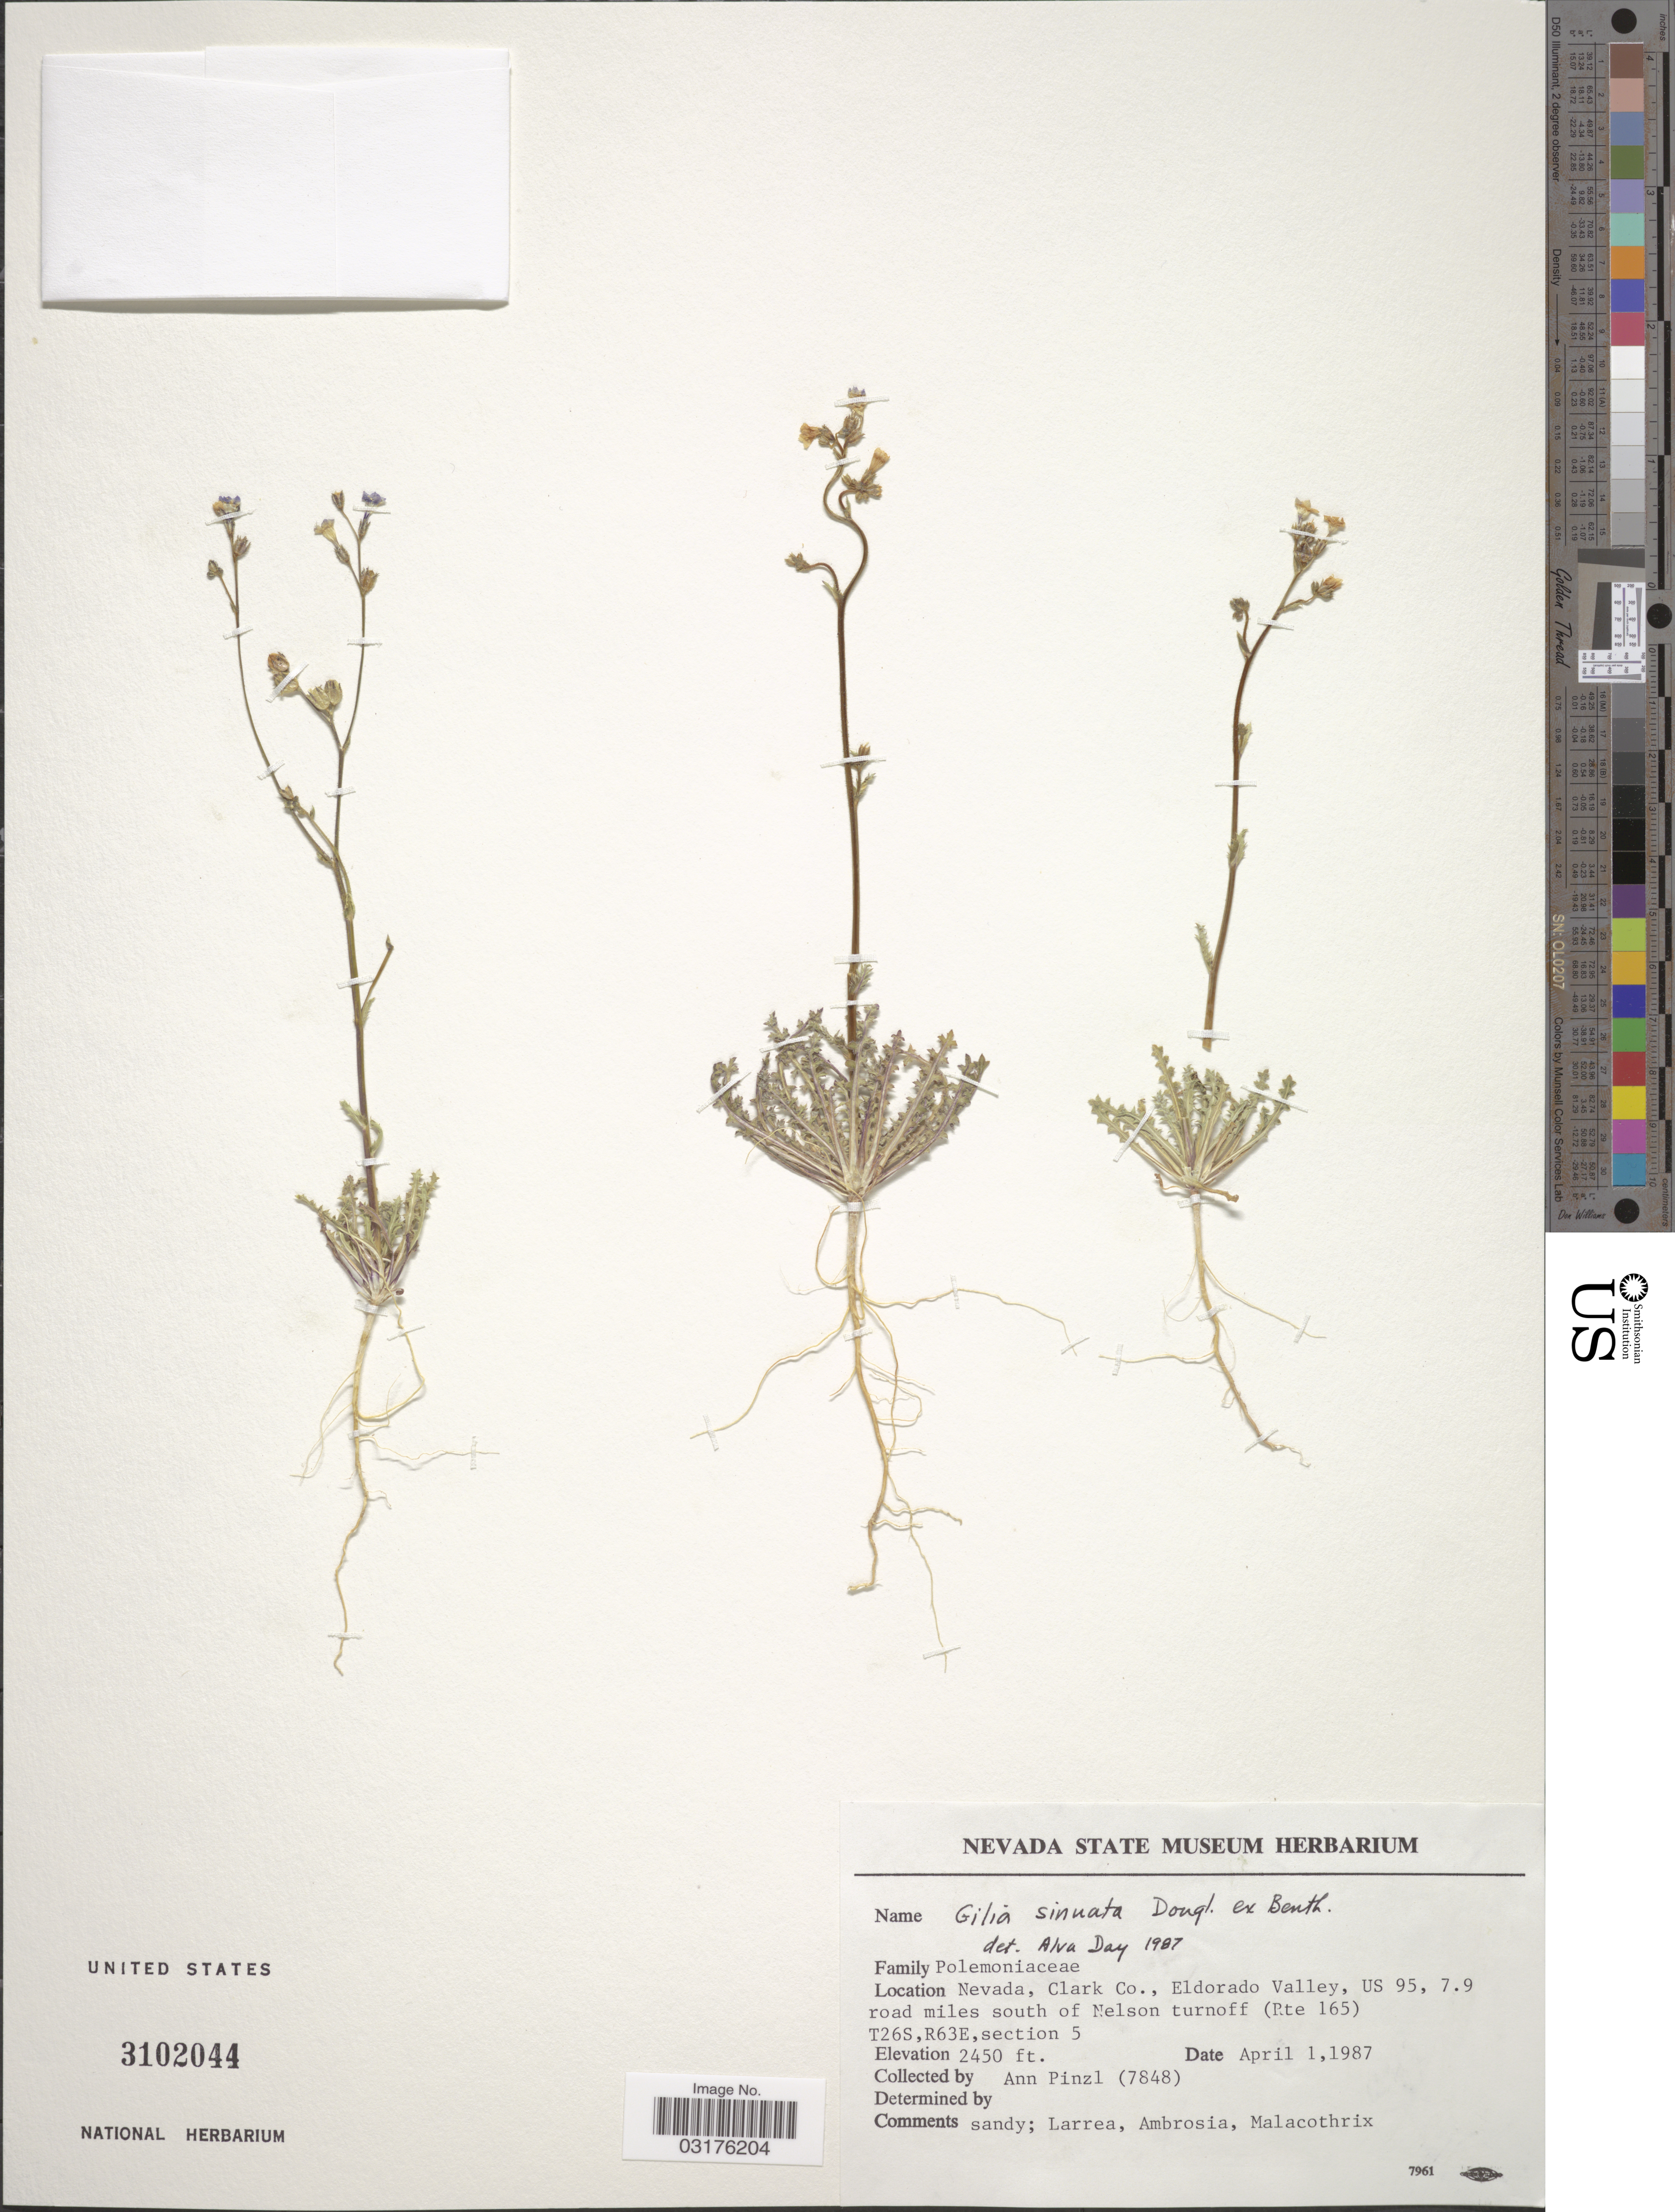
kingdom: Plantae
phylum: Tracheophyta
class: Magnoliopsida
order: Ericales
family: Polemoniaceae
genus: Gilia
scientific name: Gilia sinuata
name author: Douglas ex Benth.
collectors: A. Pinzl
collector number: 7848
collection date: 1987-04-01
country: United States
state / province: Nevada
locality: Clark Co., Eldorado Valley, US 95, 7.9 road miles south of Nelson turnoff (Rte 165), T26S, R63E, section 5.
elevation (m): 747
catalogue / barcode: US 3102044